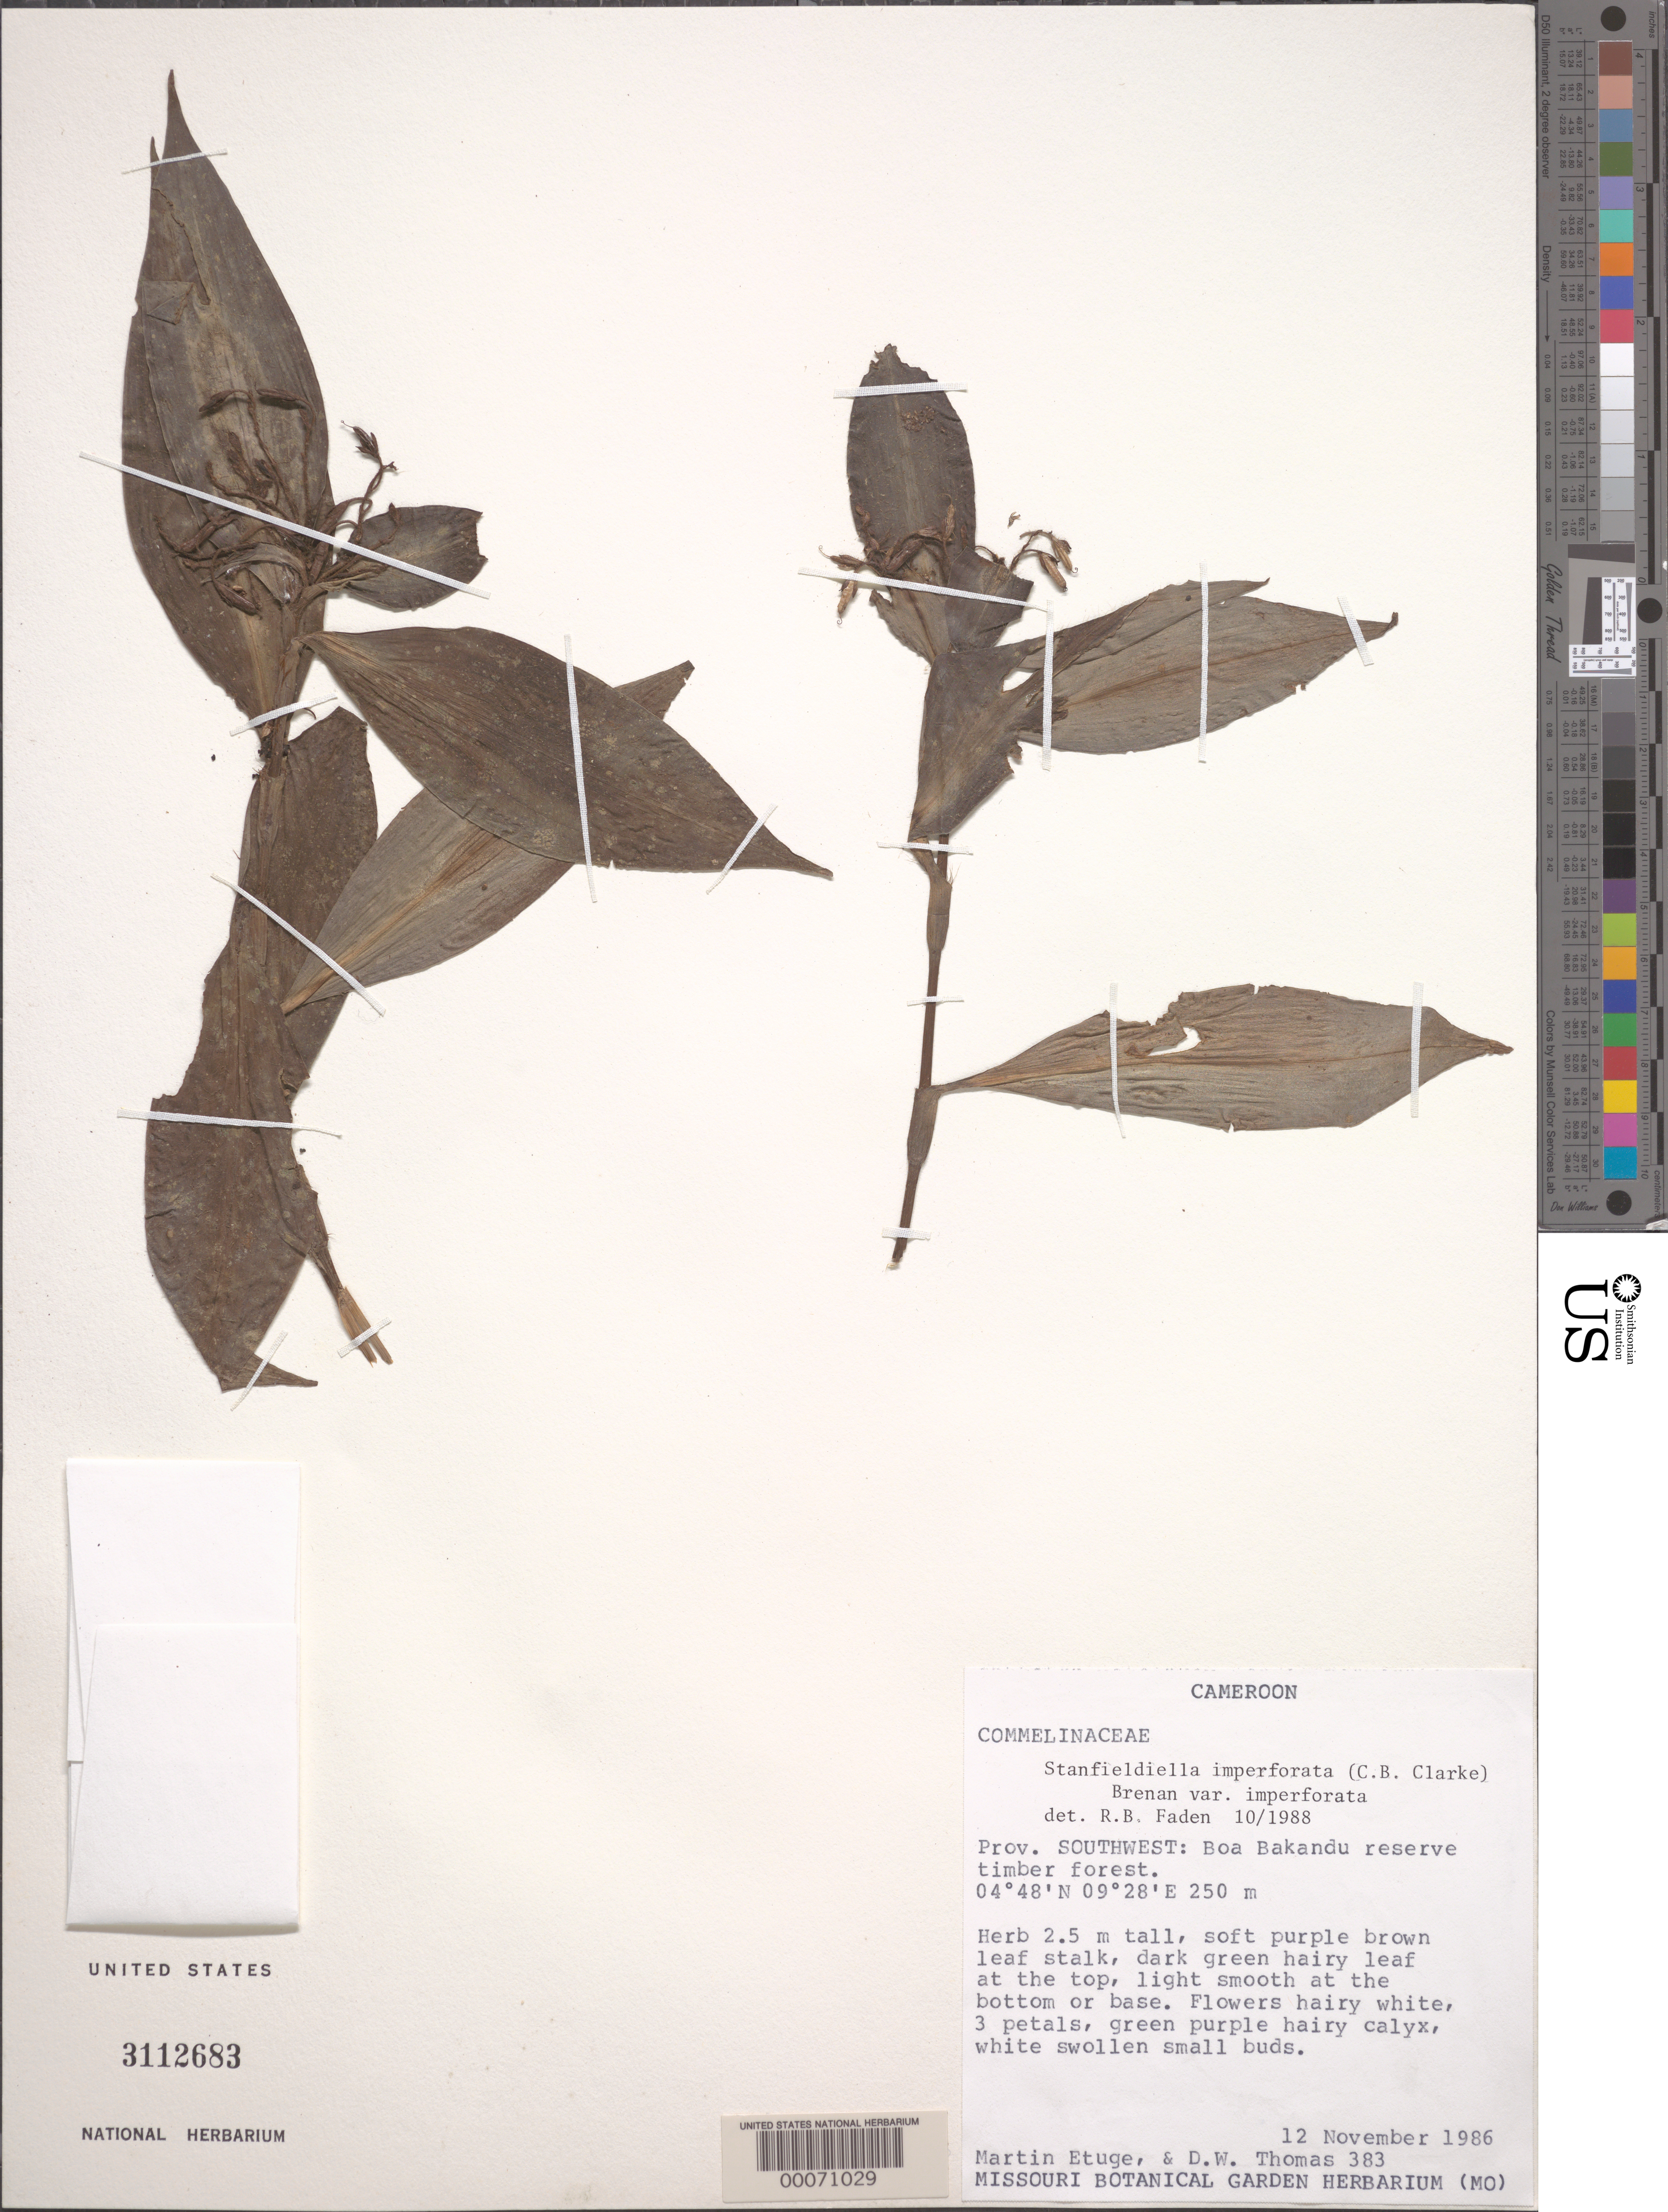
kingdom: Plantae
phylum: Tracheophyta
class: Liliopsida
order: Commelinales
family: Commelinaceae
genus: Stanfieldiella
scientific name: Stanfieldiella imperforata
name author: (C.B. Clarke) Brenan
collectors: M. Etuge & D. W. Thomas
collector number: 383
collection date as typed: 12 Nov 1986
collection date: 1986-11-12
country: Cameroon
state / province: Sud-Ouest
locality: Boa bakandu reserve timber forest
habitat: Timber forest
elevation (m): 250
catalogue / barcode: US 3112683